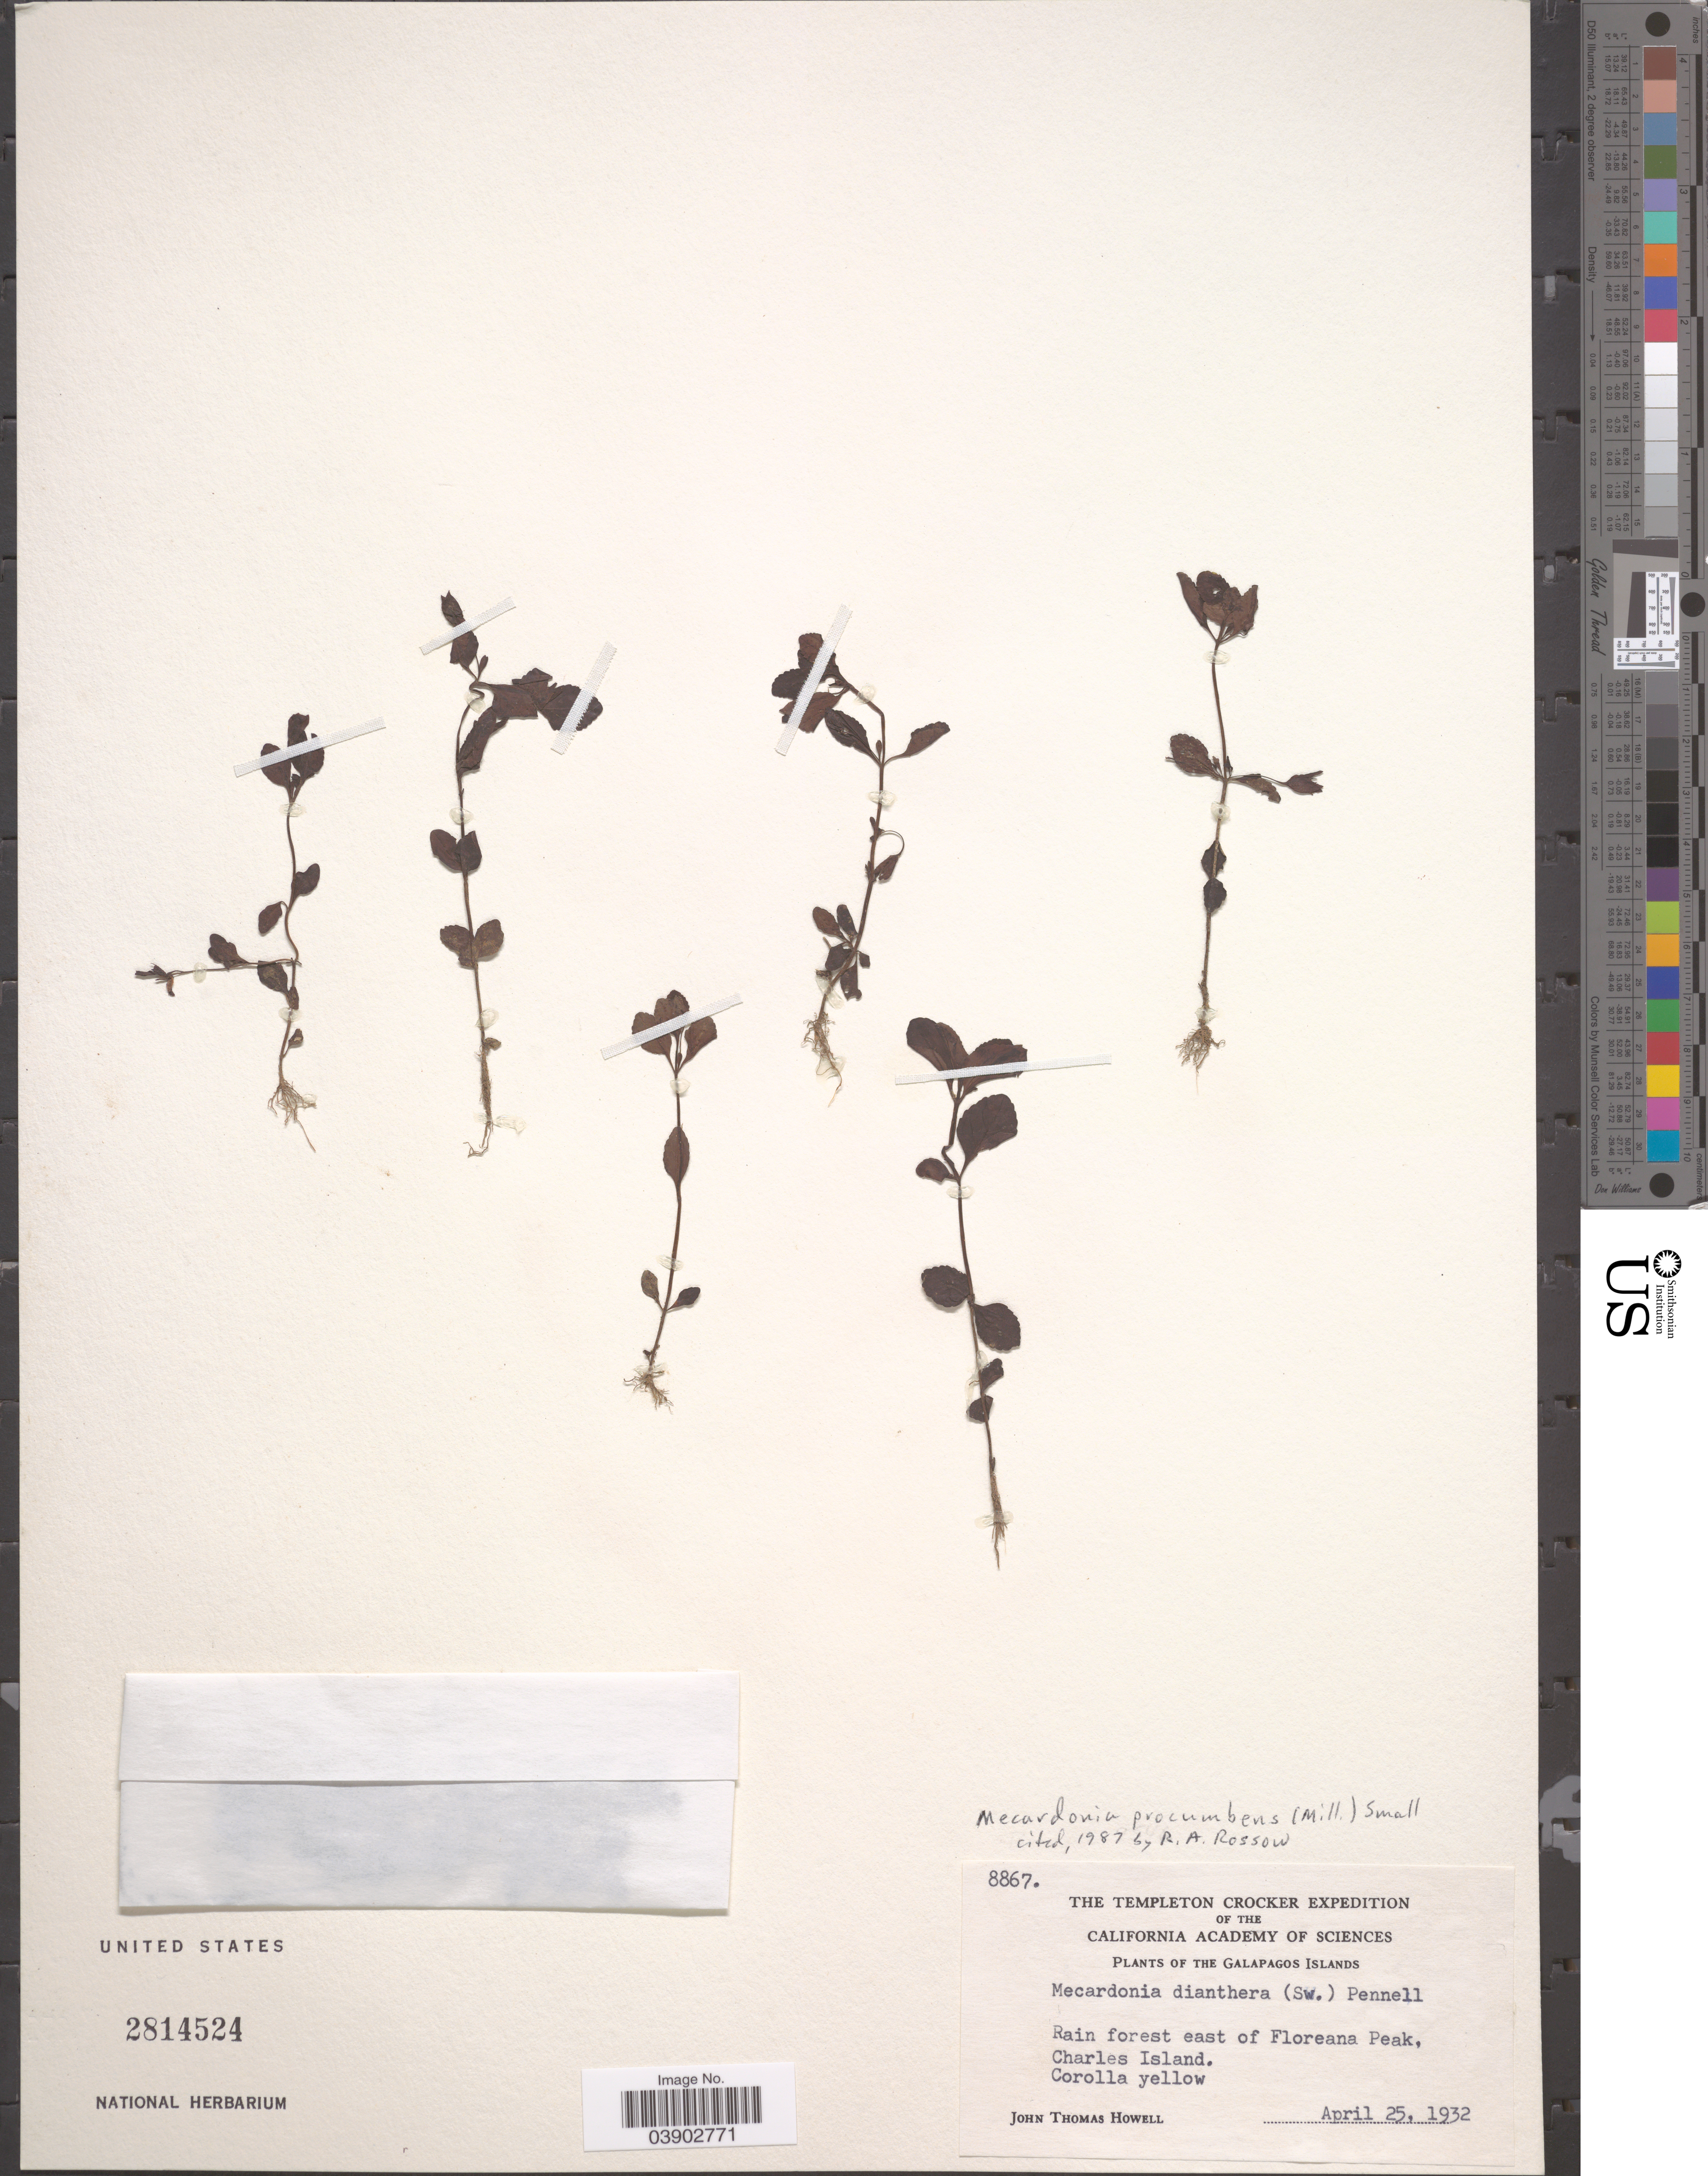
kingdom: Plantae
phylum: Tracheophyta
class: Magnoliopsida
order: Lamiales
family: Plantaginaceae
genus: Mecardonia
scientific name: Mecardonia procumbens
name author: (Mill.) Small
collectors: J. T. Howell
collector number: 8867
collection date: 1932-04-25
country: Ecuador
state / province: Colón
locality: The Galapagos. Rain forest east of Floreana Peak, Charles Island.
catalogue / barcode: US 2814524